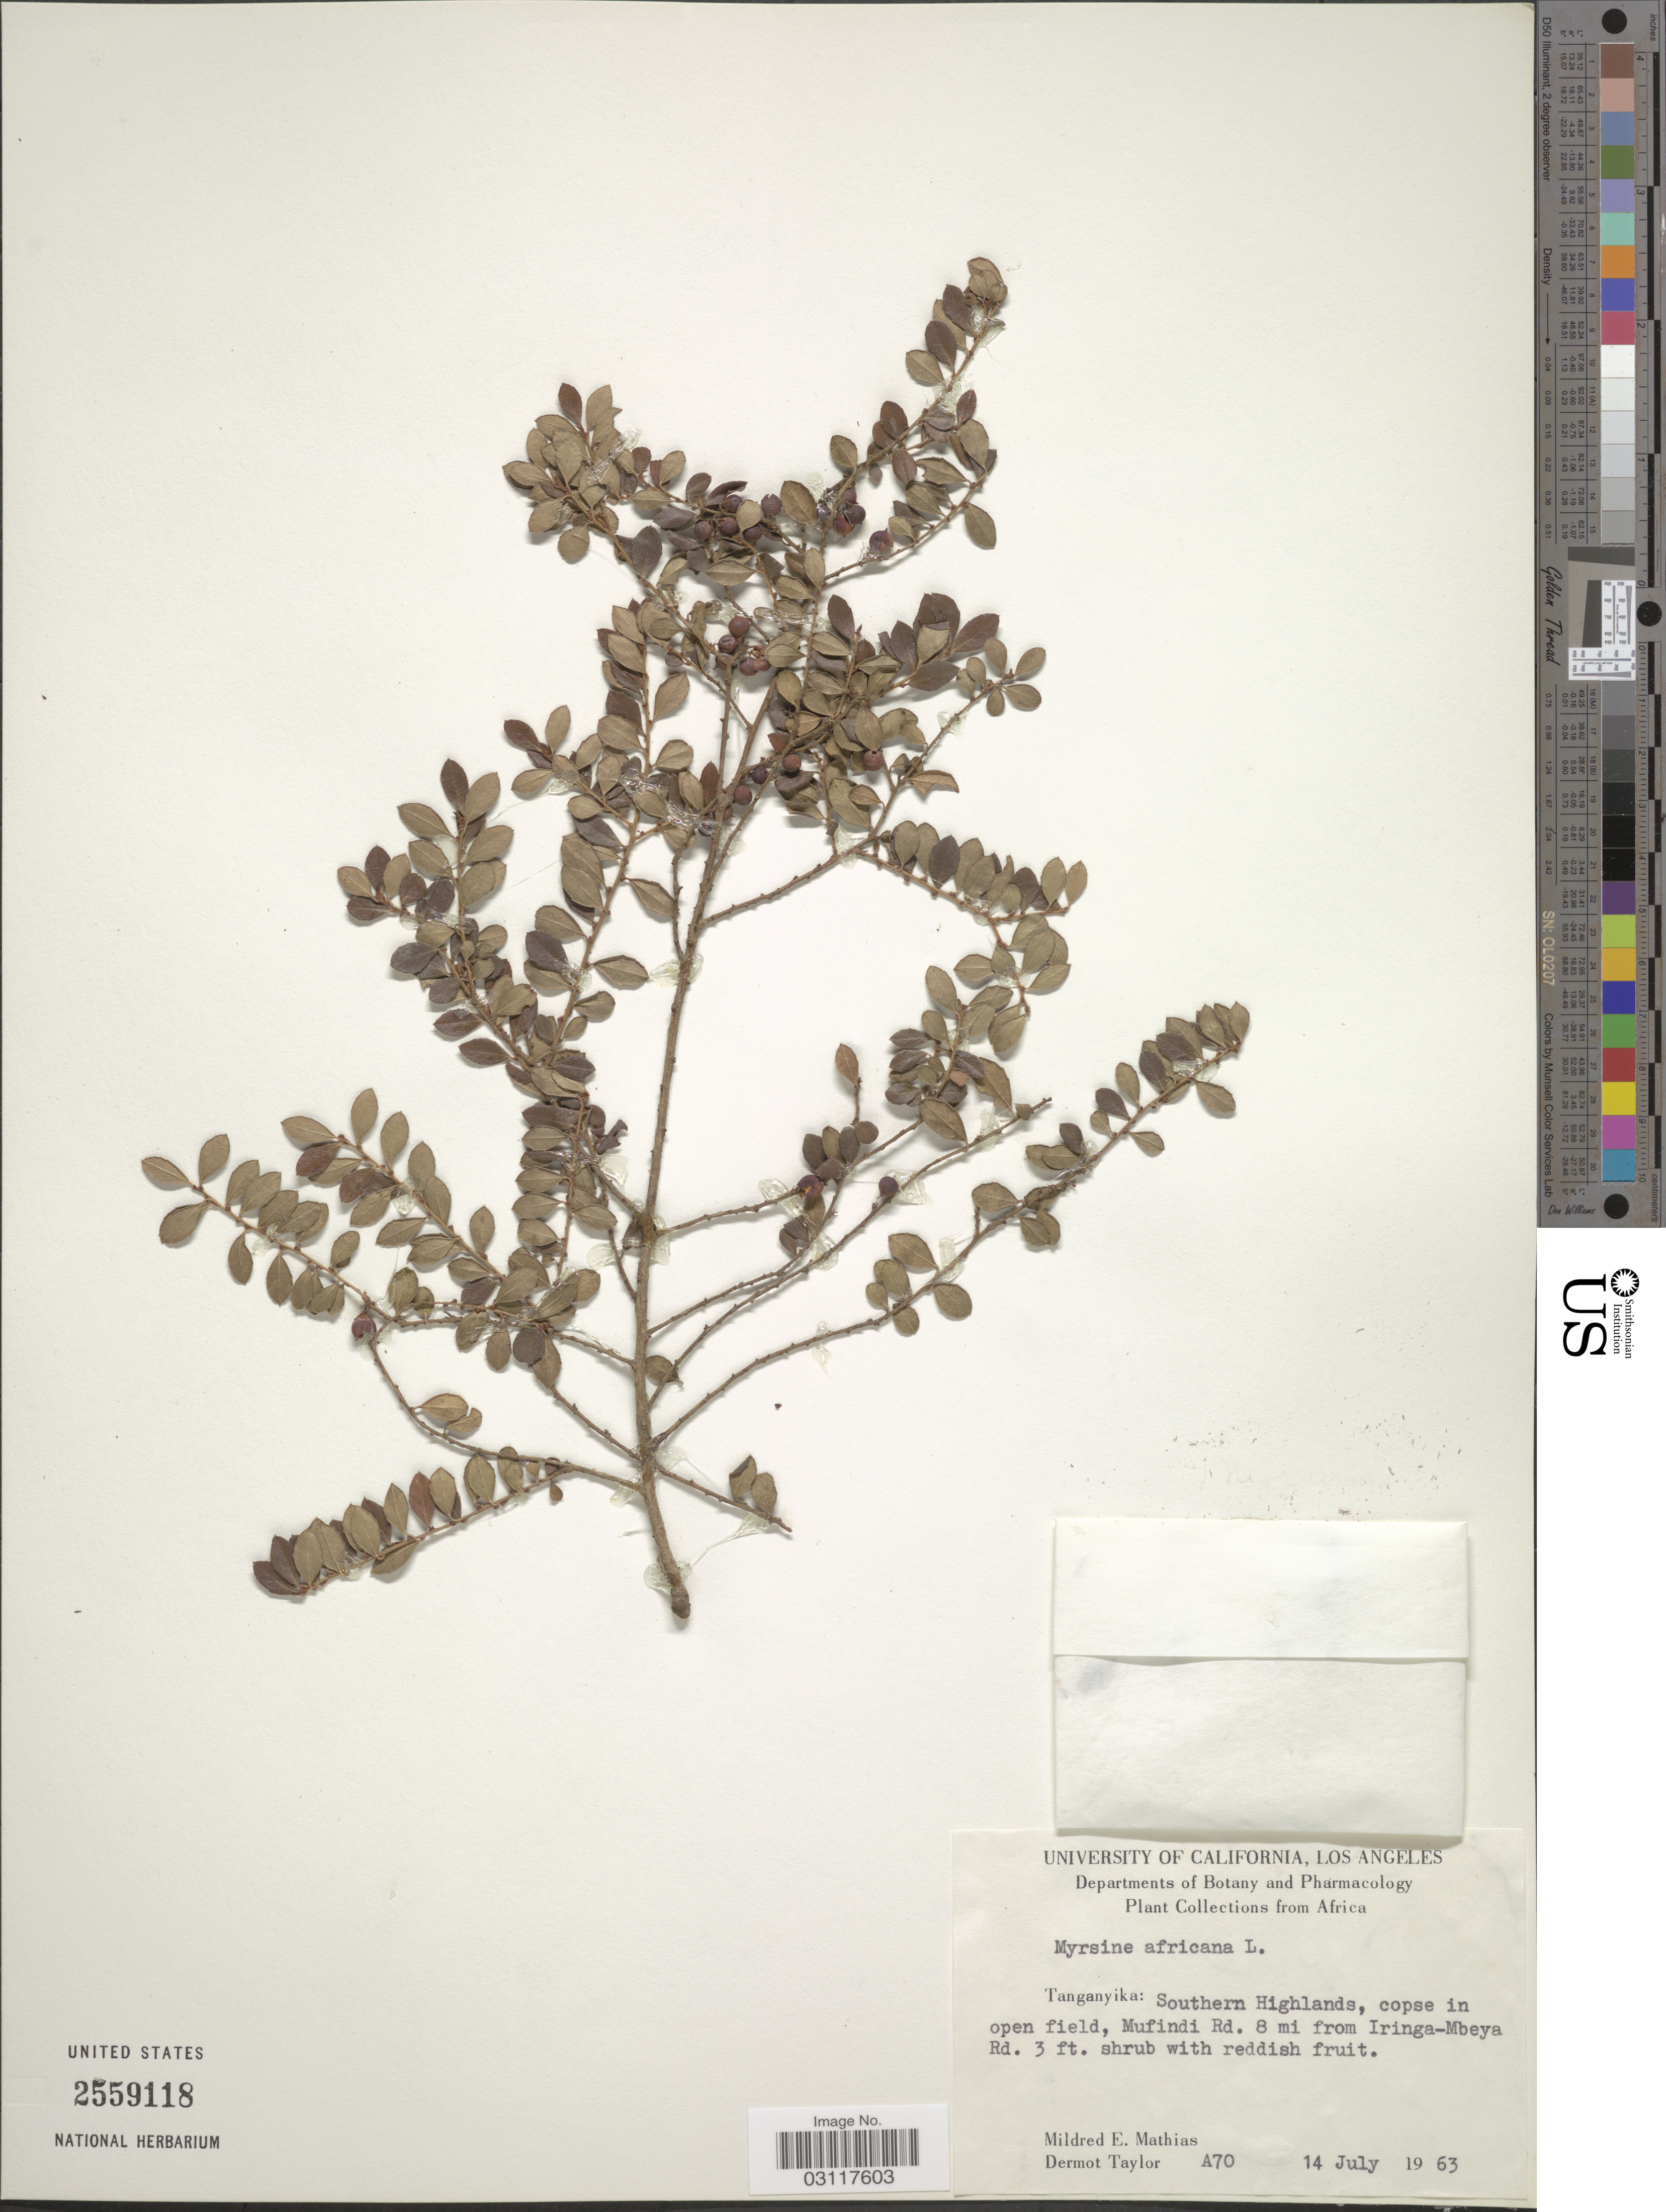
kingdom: Plantae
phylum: Tracheophyta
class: Magnoliopsida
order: Ericales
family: Primulaceae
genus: Myrsine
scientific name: Myrsine africana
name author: L.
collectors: M. E. Mathias & D. Taylor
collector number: A70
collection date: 1963-07-14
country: Tanzania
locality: Tanganyika: Southern Highlands, copse in open field, Mufindi Rd. 8 mi from Iringa-Mbeya Rd.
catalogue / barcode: US 2559118